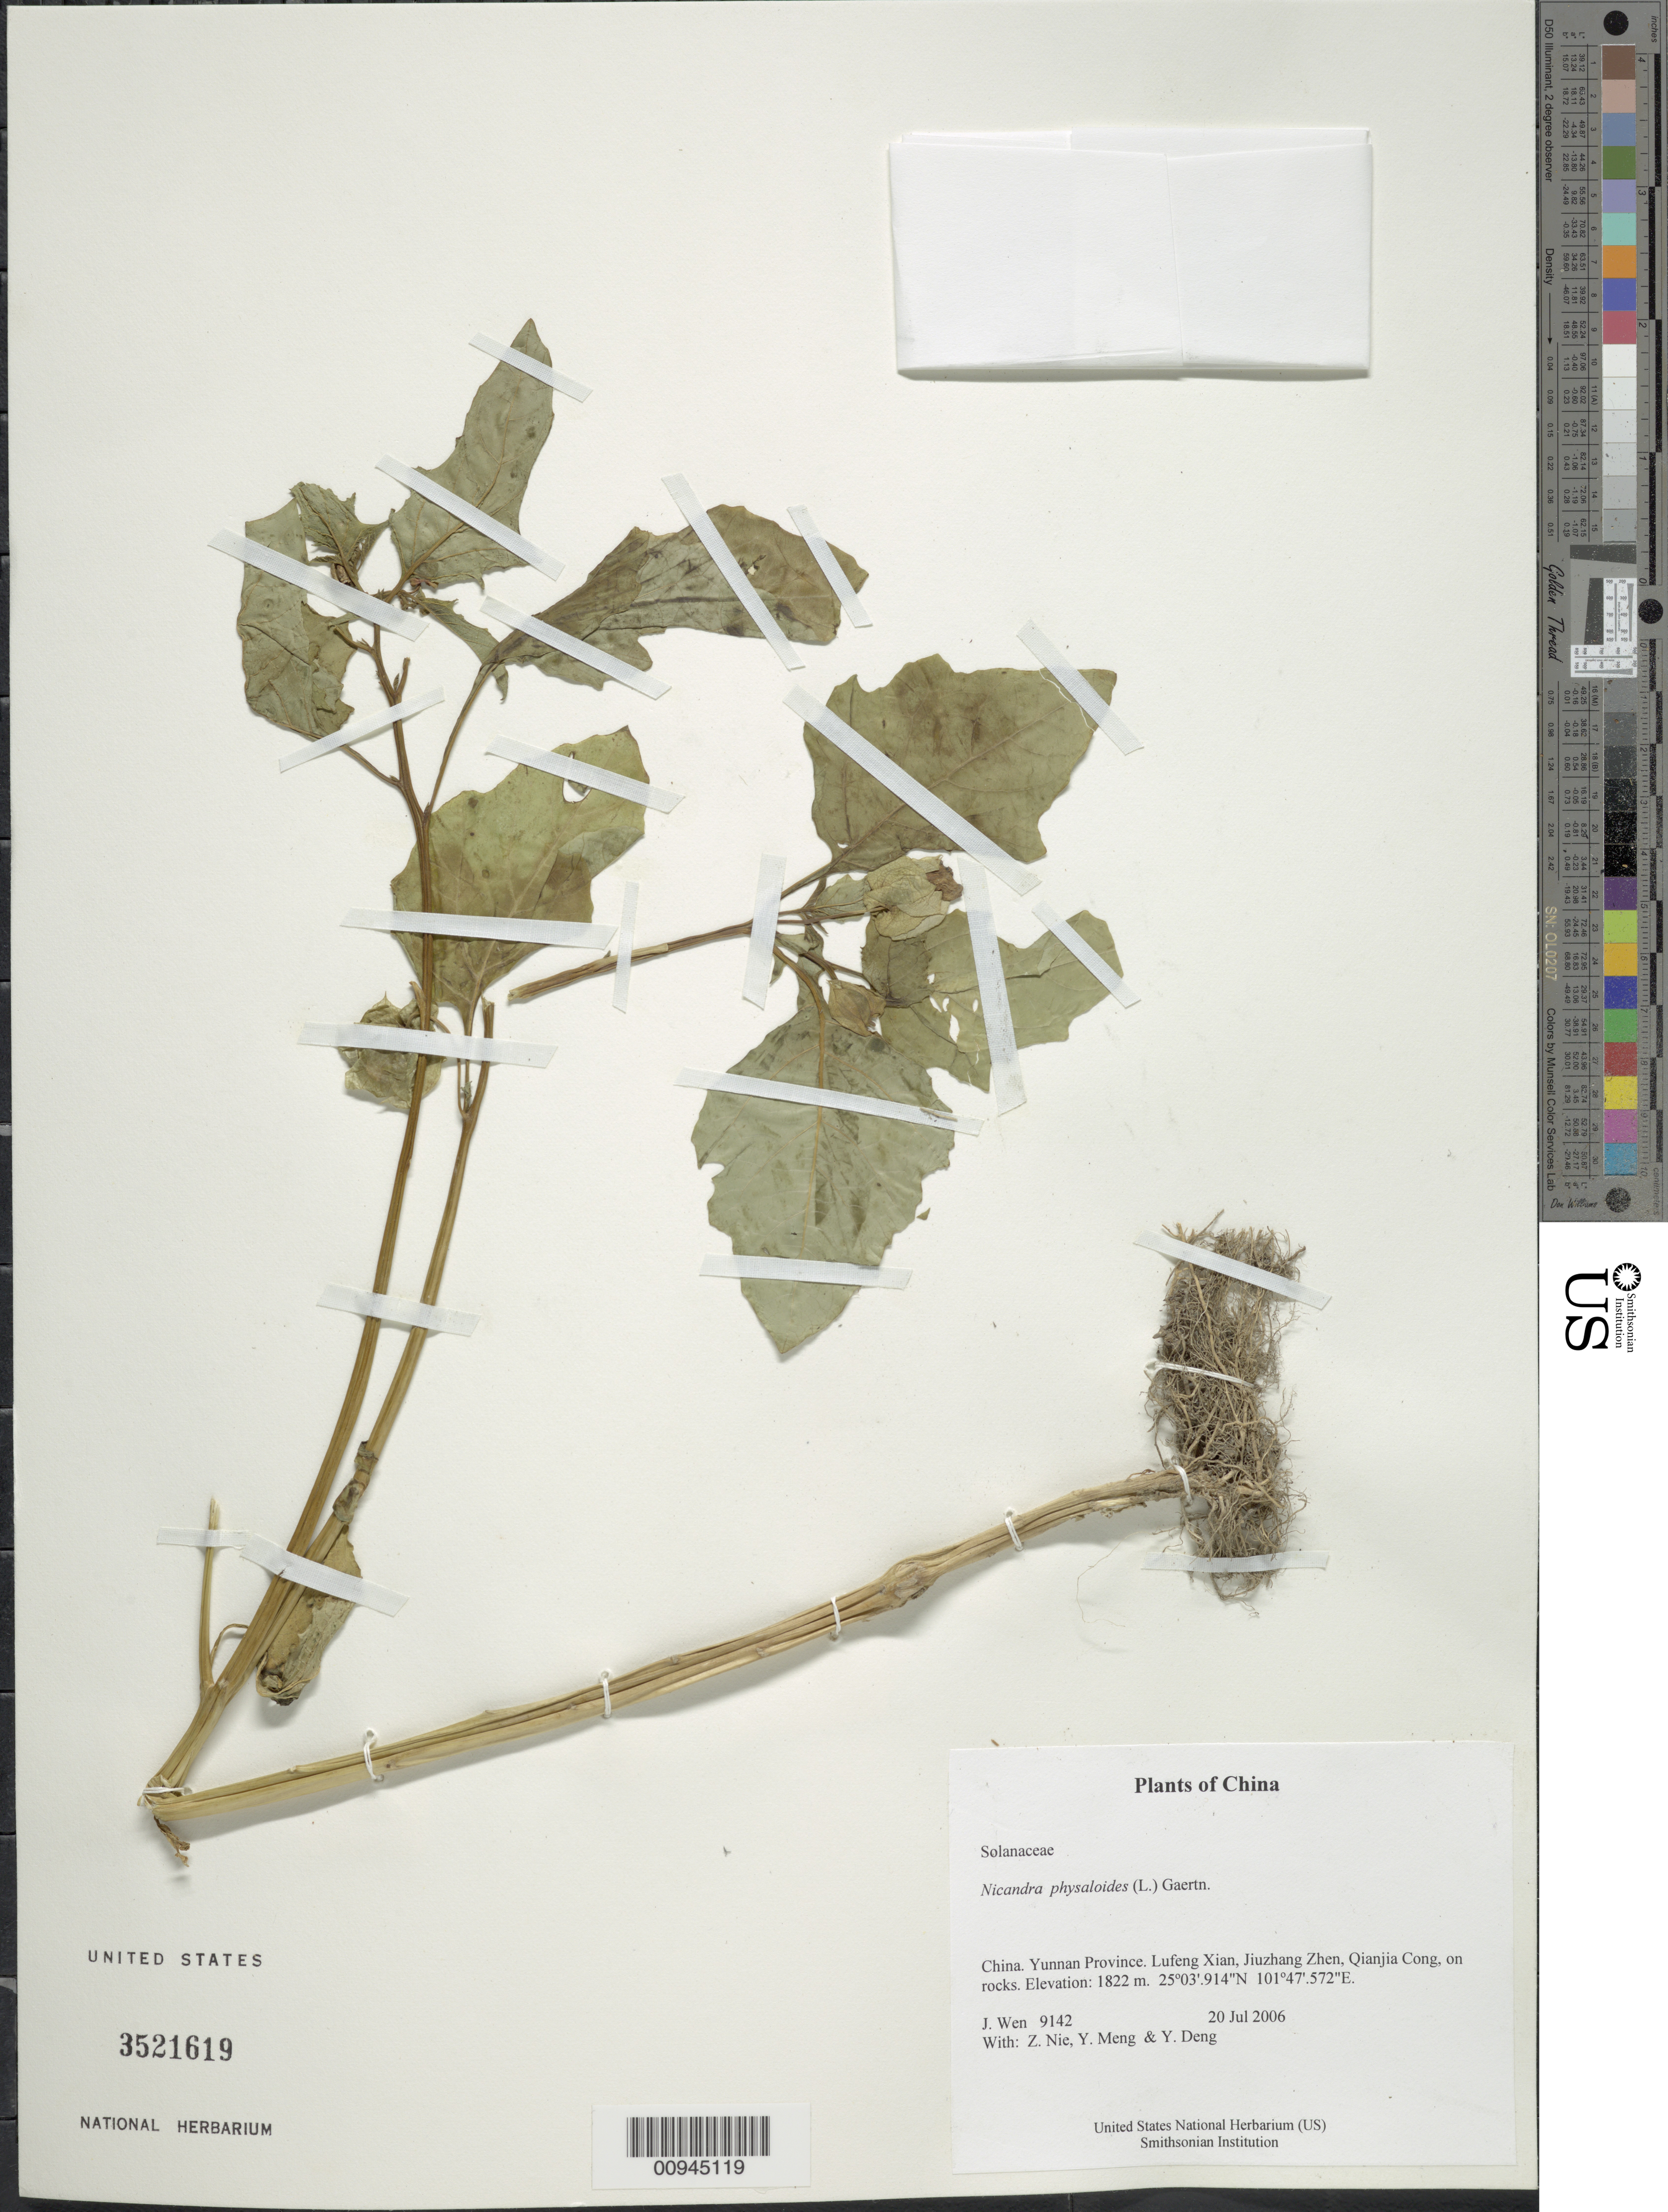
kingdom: Plantae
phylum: Tracheophyta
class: Magnoliopsida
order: Solanales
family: Solanaceae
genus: Nicandra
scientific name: Nicandra physalodes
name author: (L.) Gaertn.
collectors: J. Wen, Z. Nie, Y. Meng & Y. Deng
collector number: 9142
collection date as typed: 20 Jul 2006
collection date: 2006-07-20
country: China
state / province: Yunnan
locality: Yunnan Province. Lufeng Xian, Jiuzhang Zhen, Qianjia Cong, on rocks.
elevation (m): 1822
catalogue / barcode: US 3521619